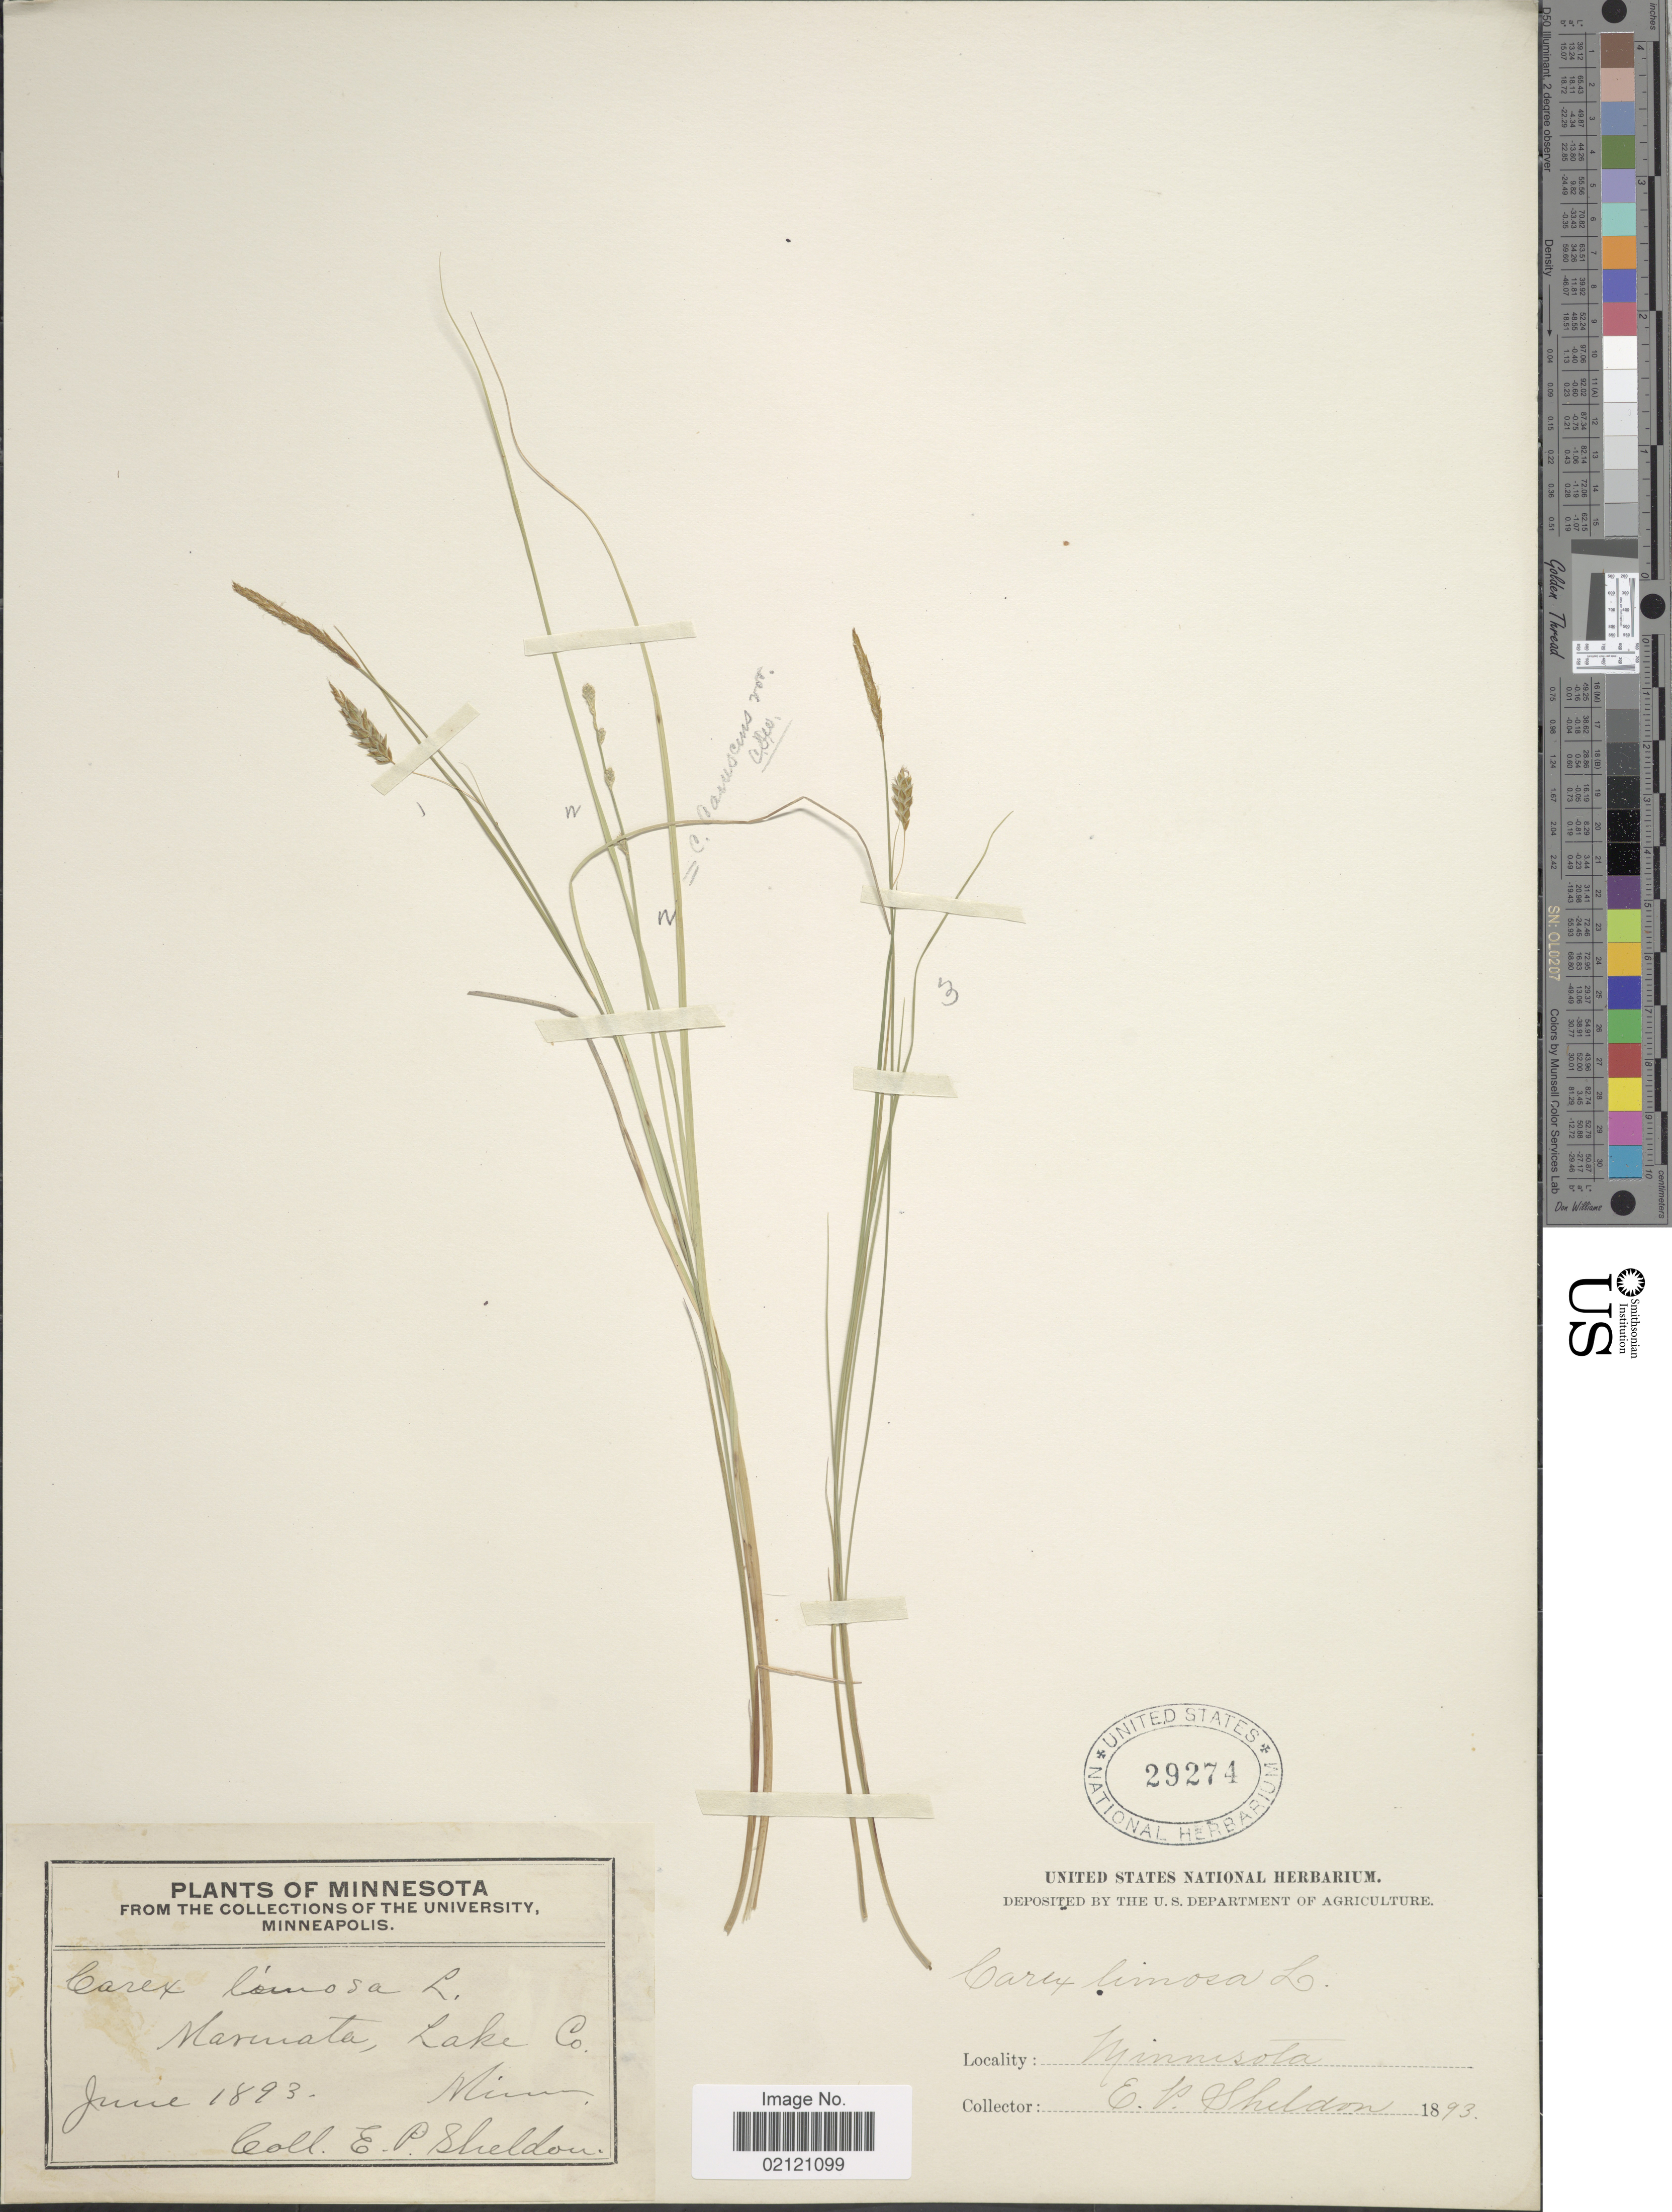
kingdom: Plantae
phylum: Tracheophyta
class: Liliopsida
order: Poales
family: Cyperaceae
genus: Carex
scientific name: Carex limosa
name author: L.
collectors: E. P. Sheldon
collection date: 1893-06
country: United States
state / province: Minnesota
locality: Marmata, Lake Co.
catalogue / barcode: US 29274